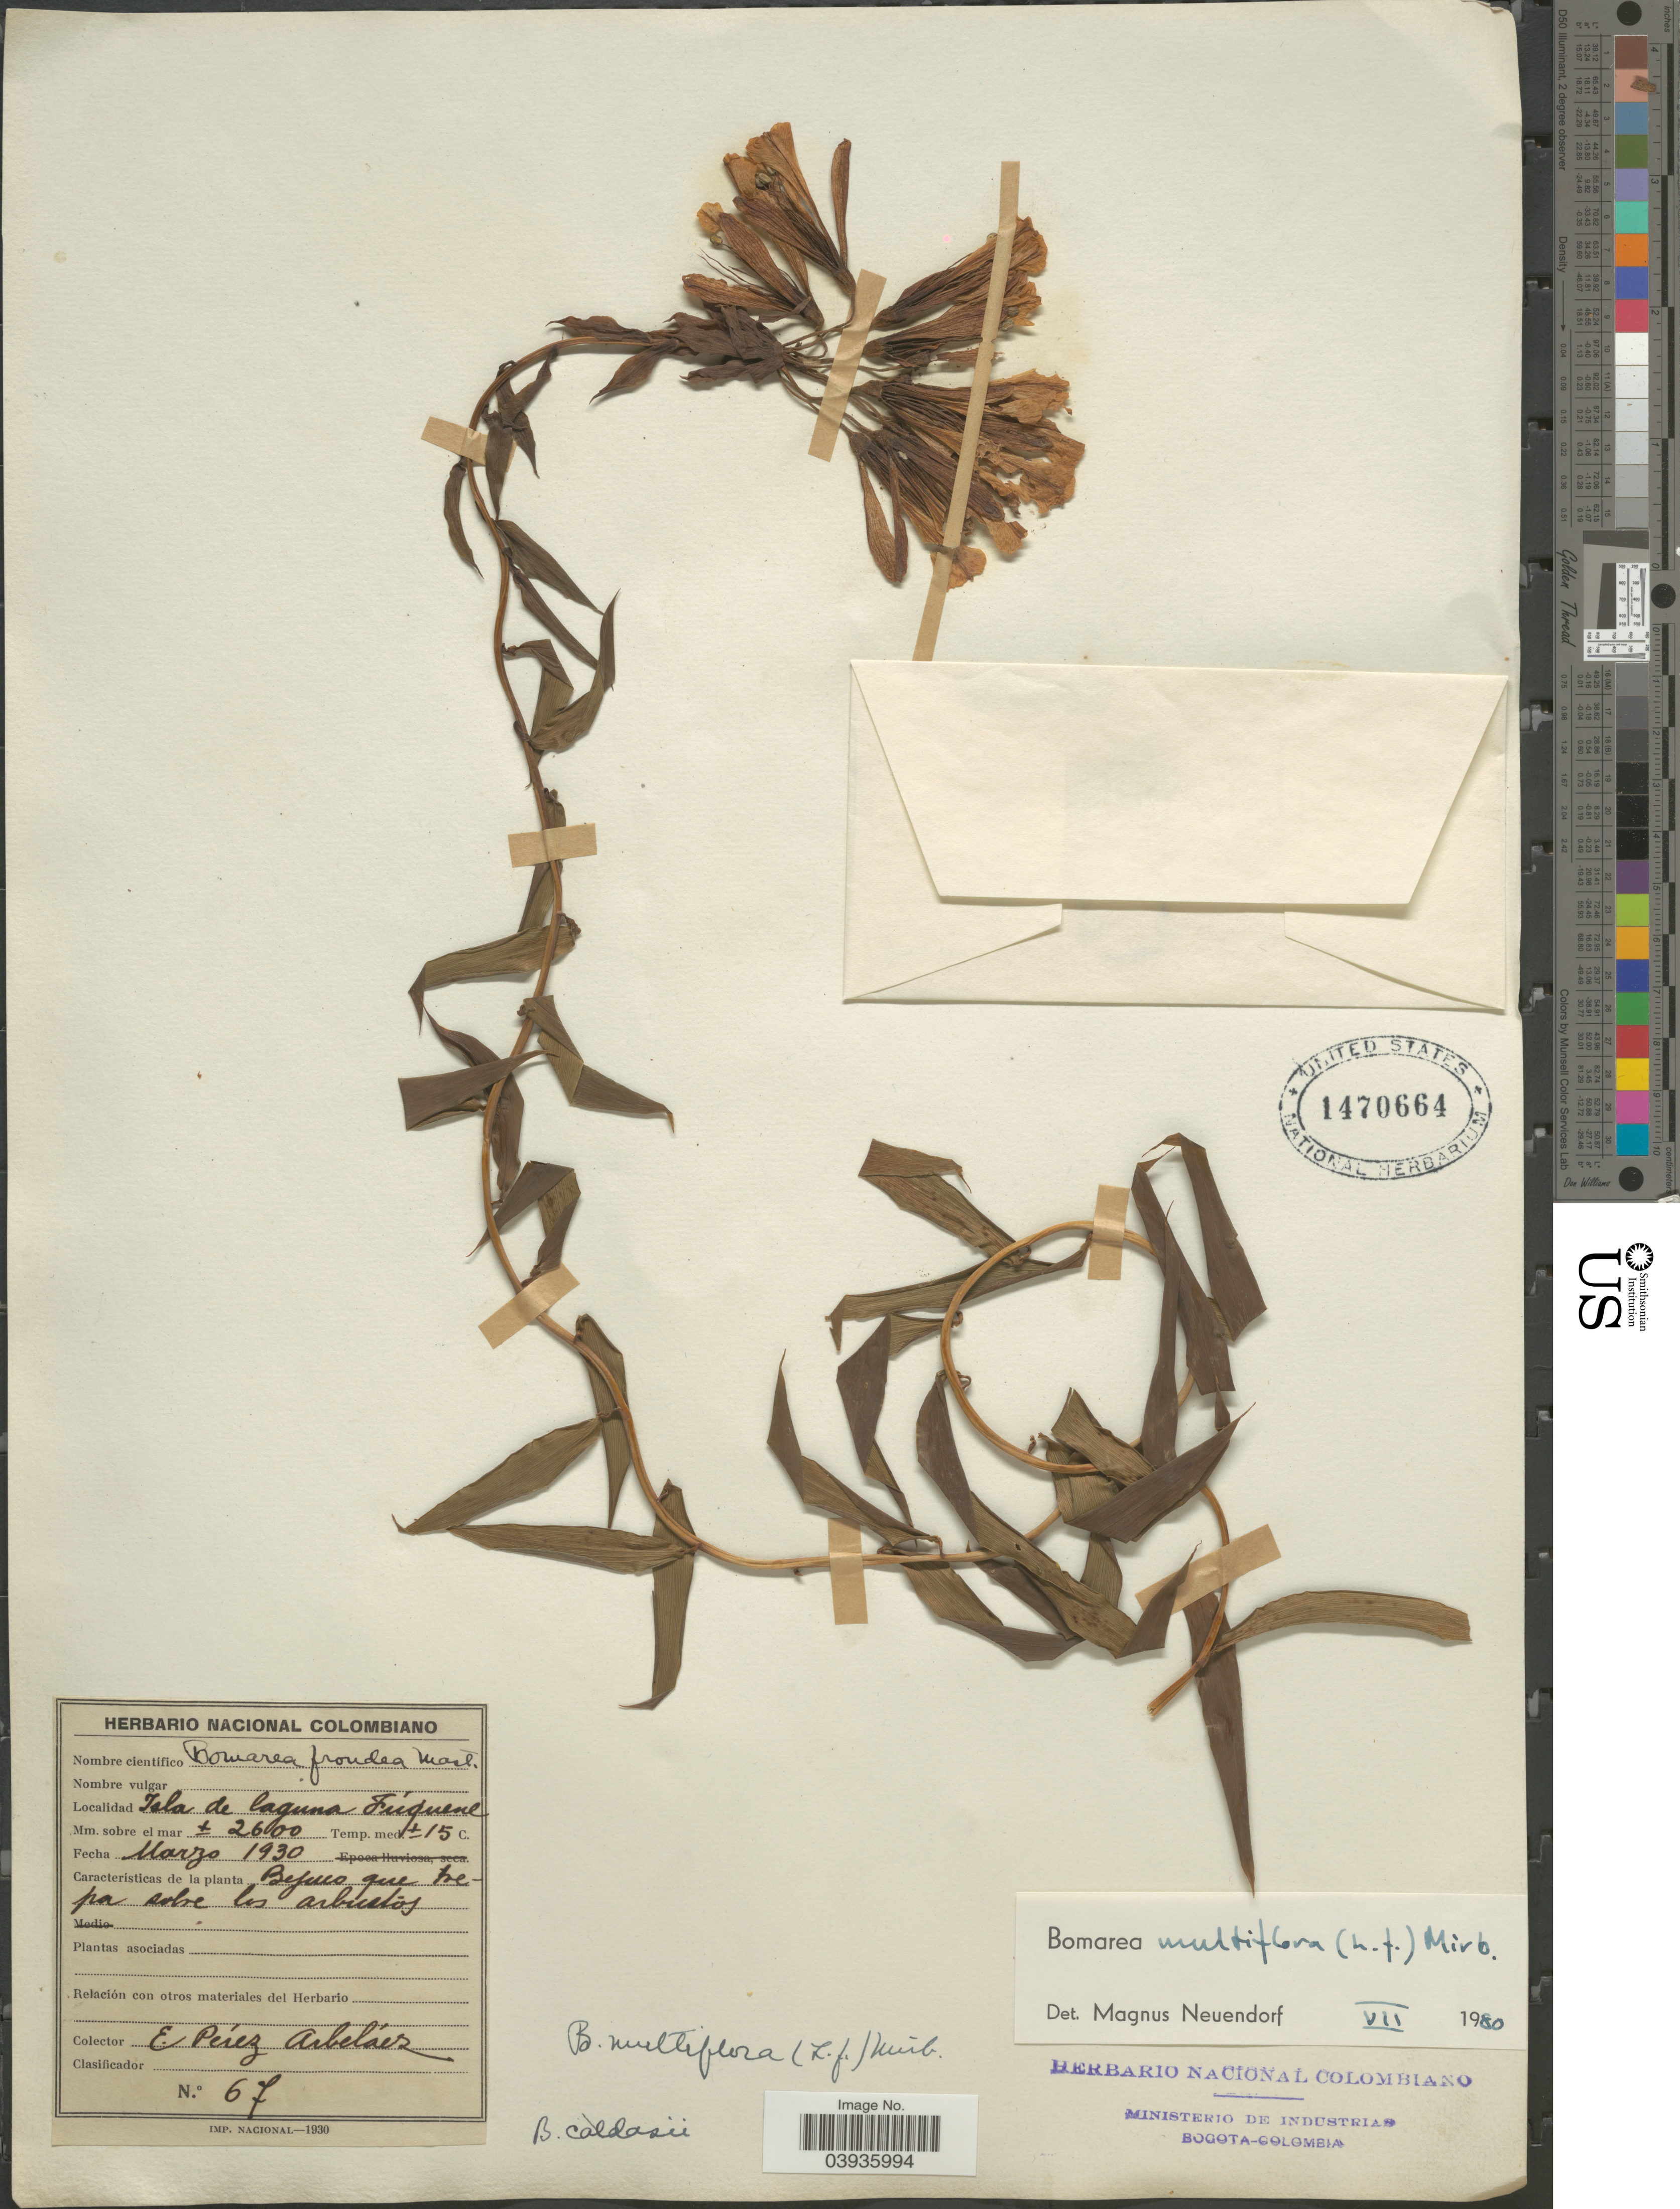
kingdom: Plantae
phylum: Tracheophyta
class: Liliopsida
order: Liliales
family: Alstroemeriaceae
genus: Bomarea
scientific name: Bomarea multiflora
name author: (L. f.) Mirb.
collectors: E. Pérez Arbeláez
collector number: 67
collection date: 1930-03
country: Colombia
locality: Isla de laguna Fúquene.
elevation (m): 2600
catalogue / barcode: US 1470664